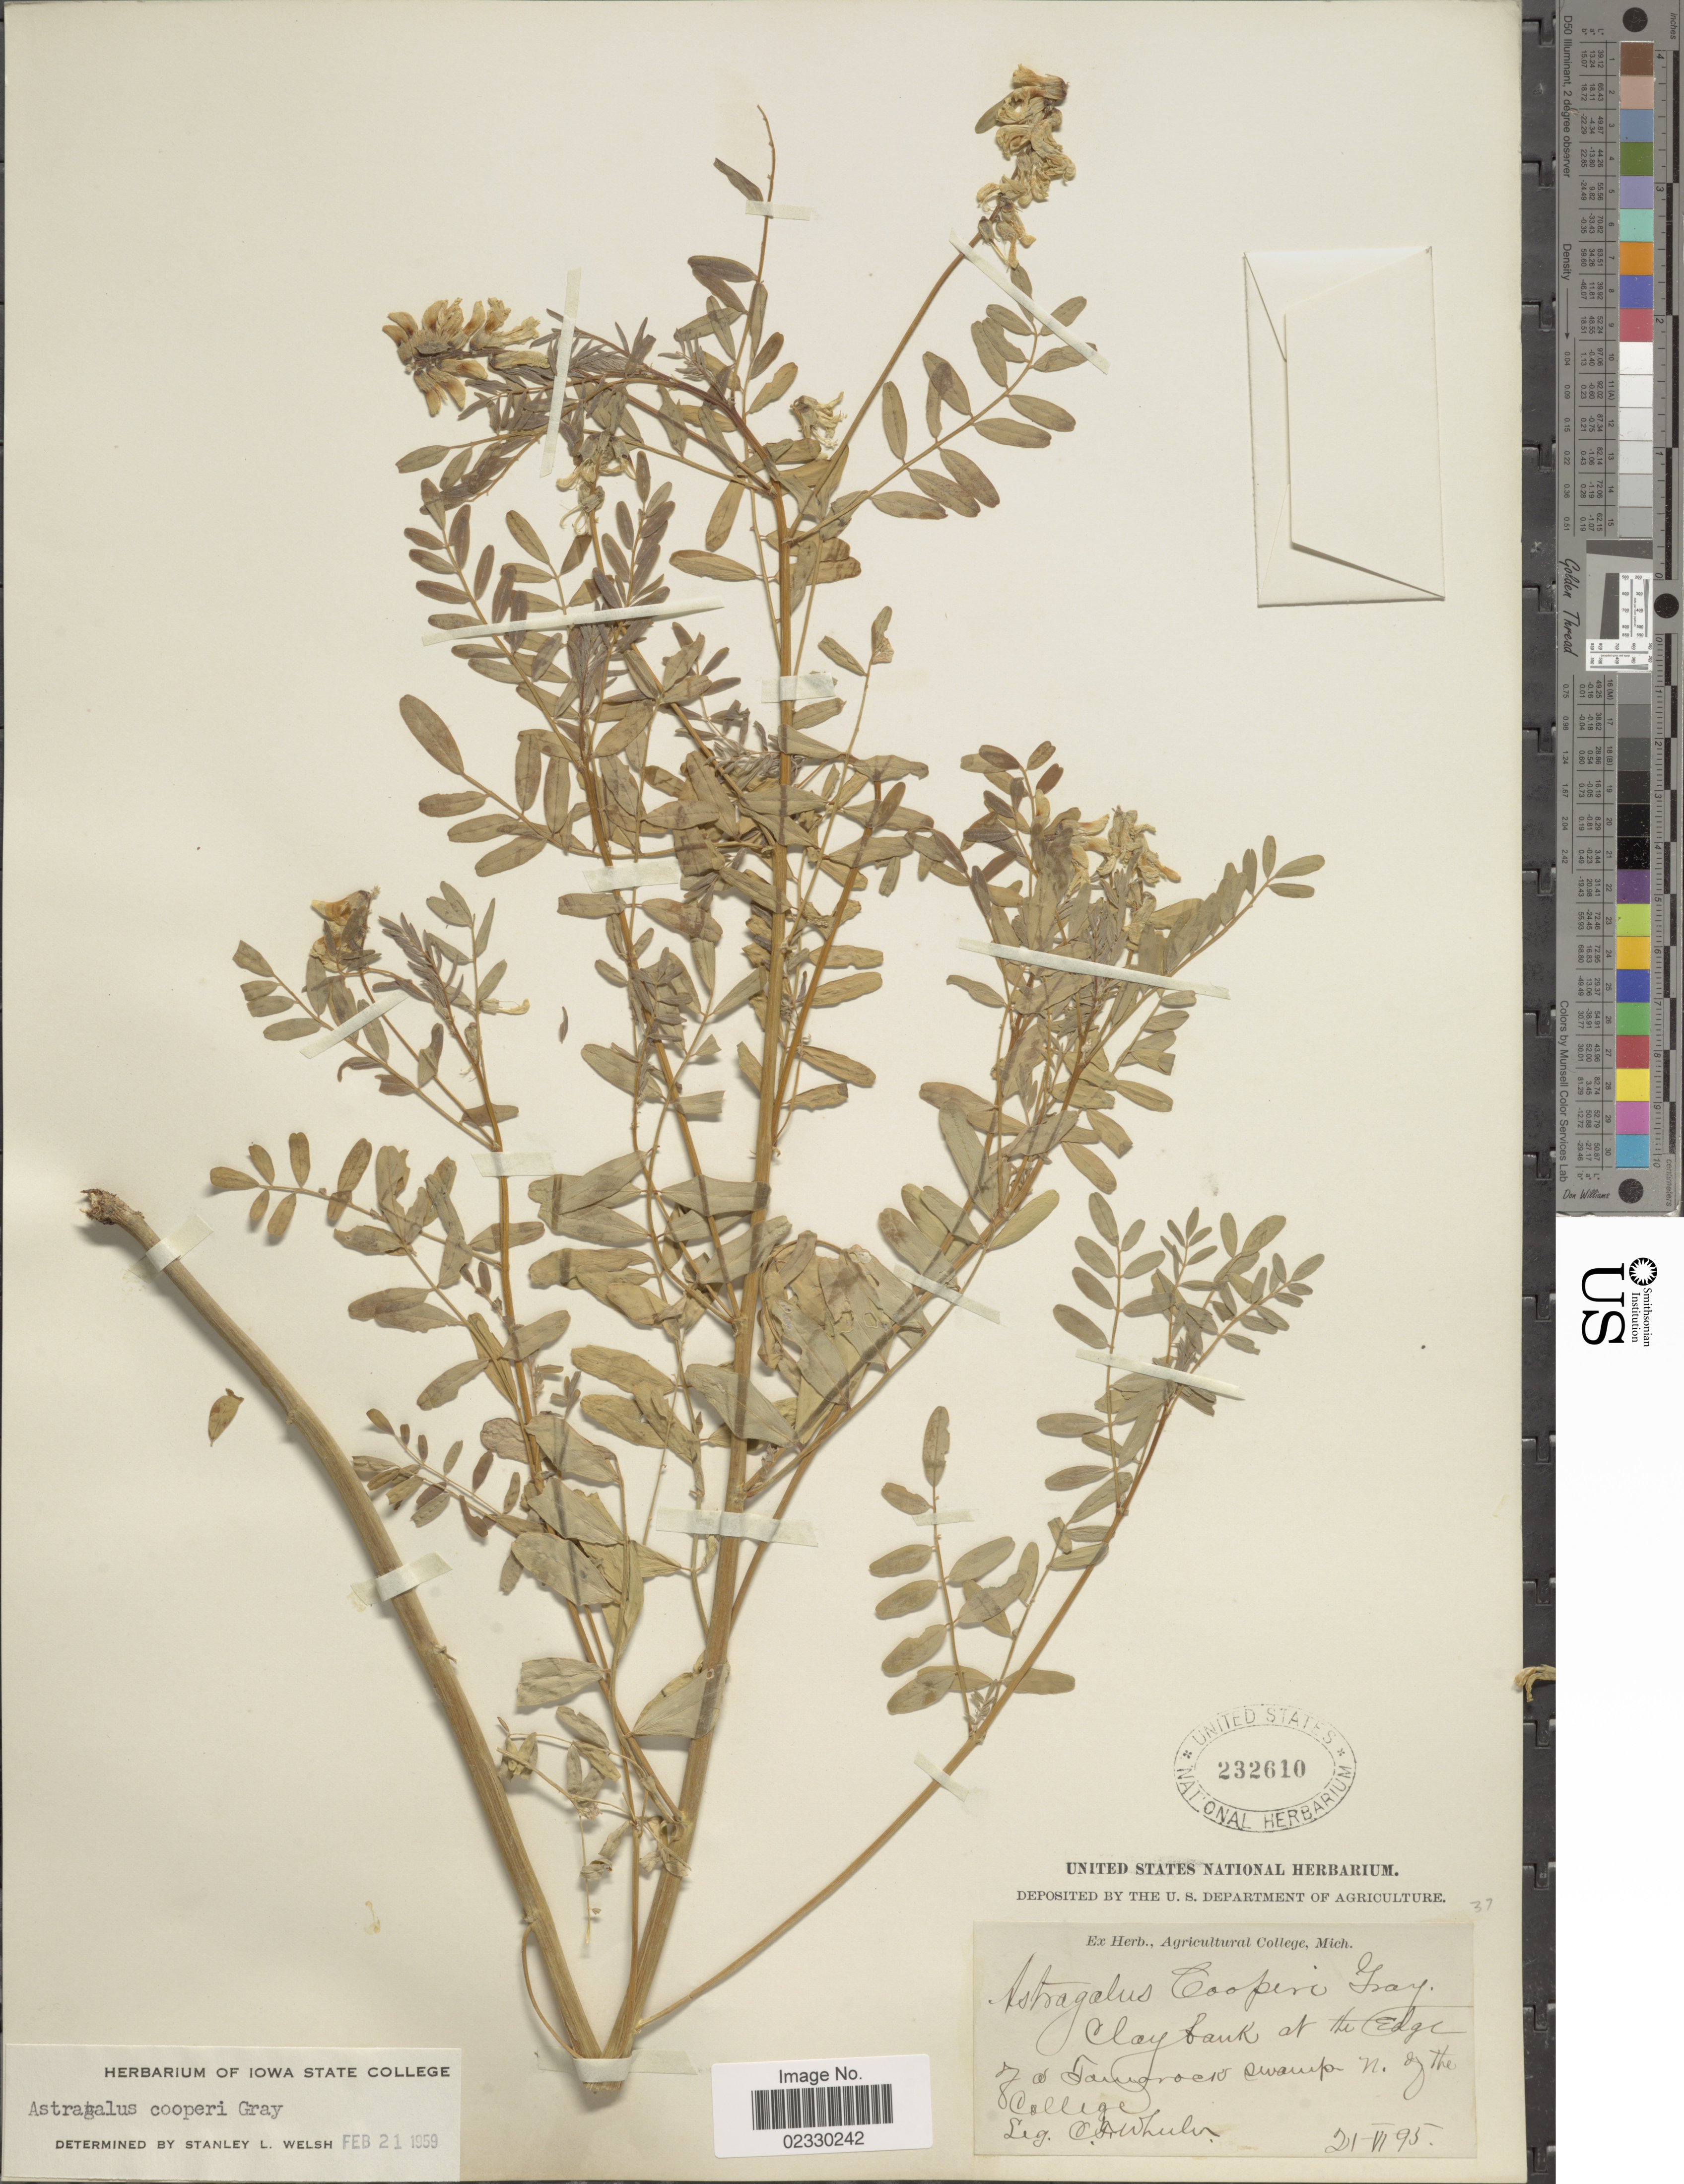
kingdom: Plantae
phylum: Tracheophyta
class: Magnoliopsida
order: Fabales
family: Fabaceae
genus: Astragalus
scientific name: Astragalus cooperi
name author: A. Gray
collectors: C. Wheeler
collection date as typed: Transcribed d/m/y: 21/6/95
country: United States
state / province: Michigan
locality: Clay bank at the edge of a Tamarack swamp N of the College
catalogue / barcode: US 232610